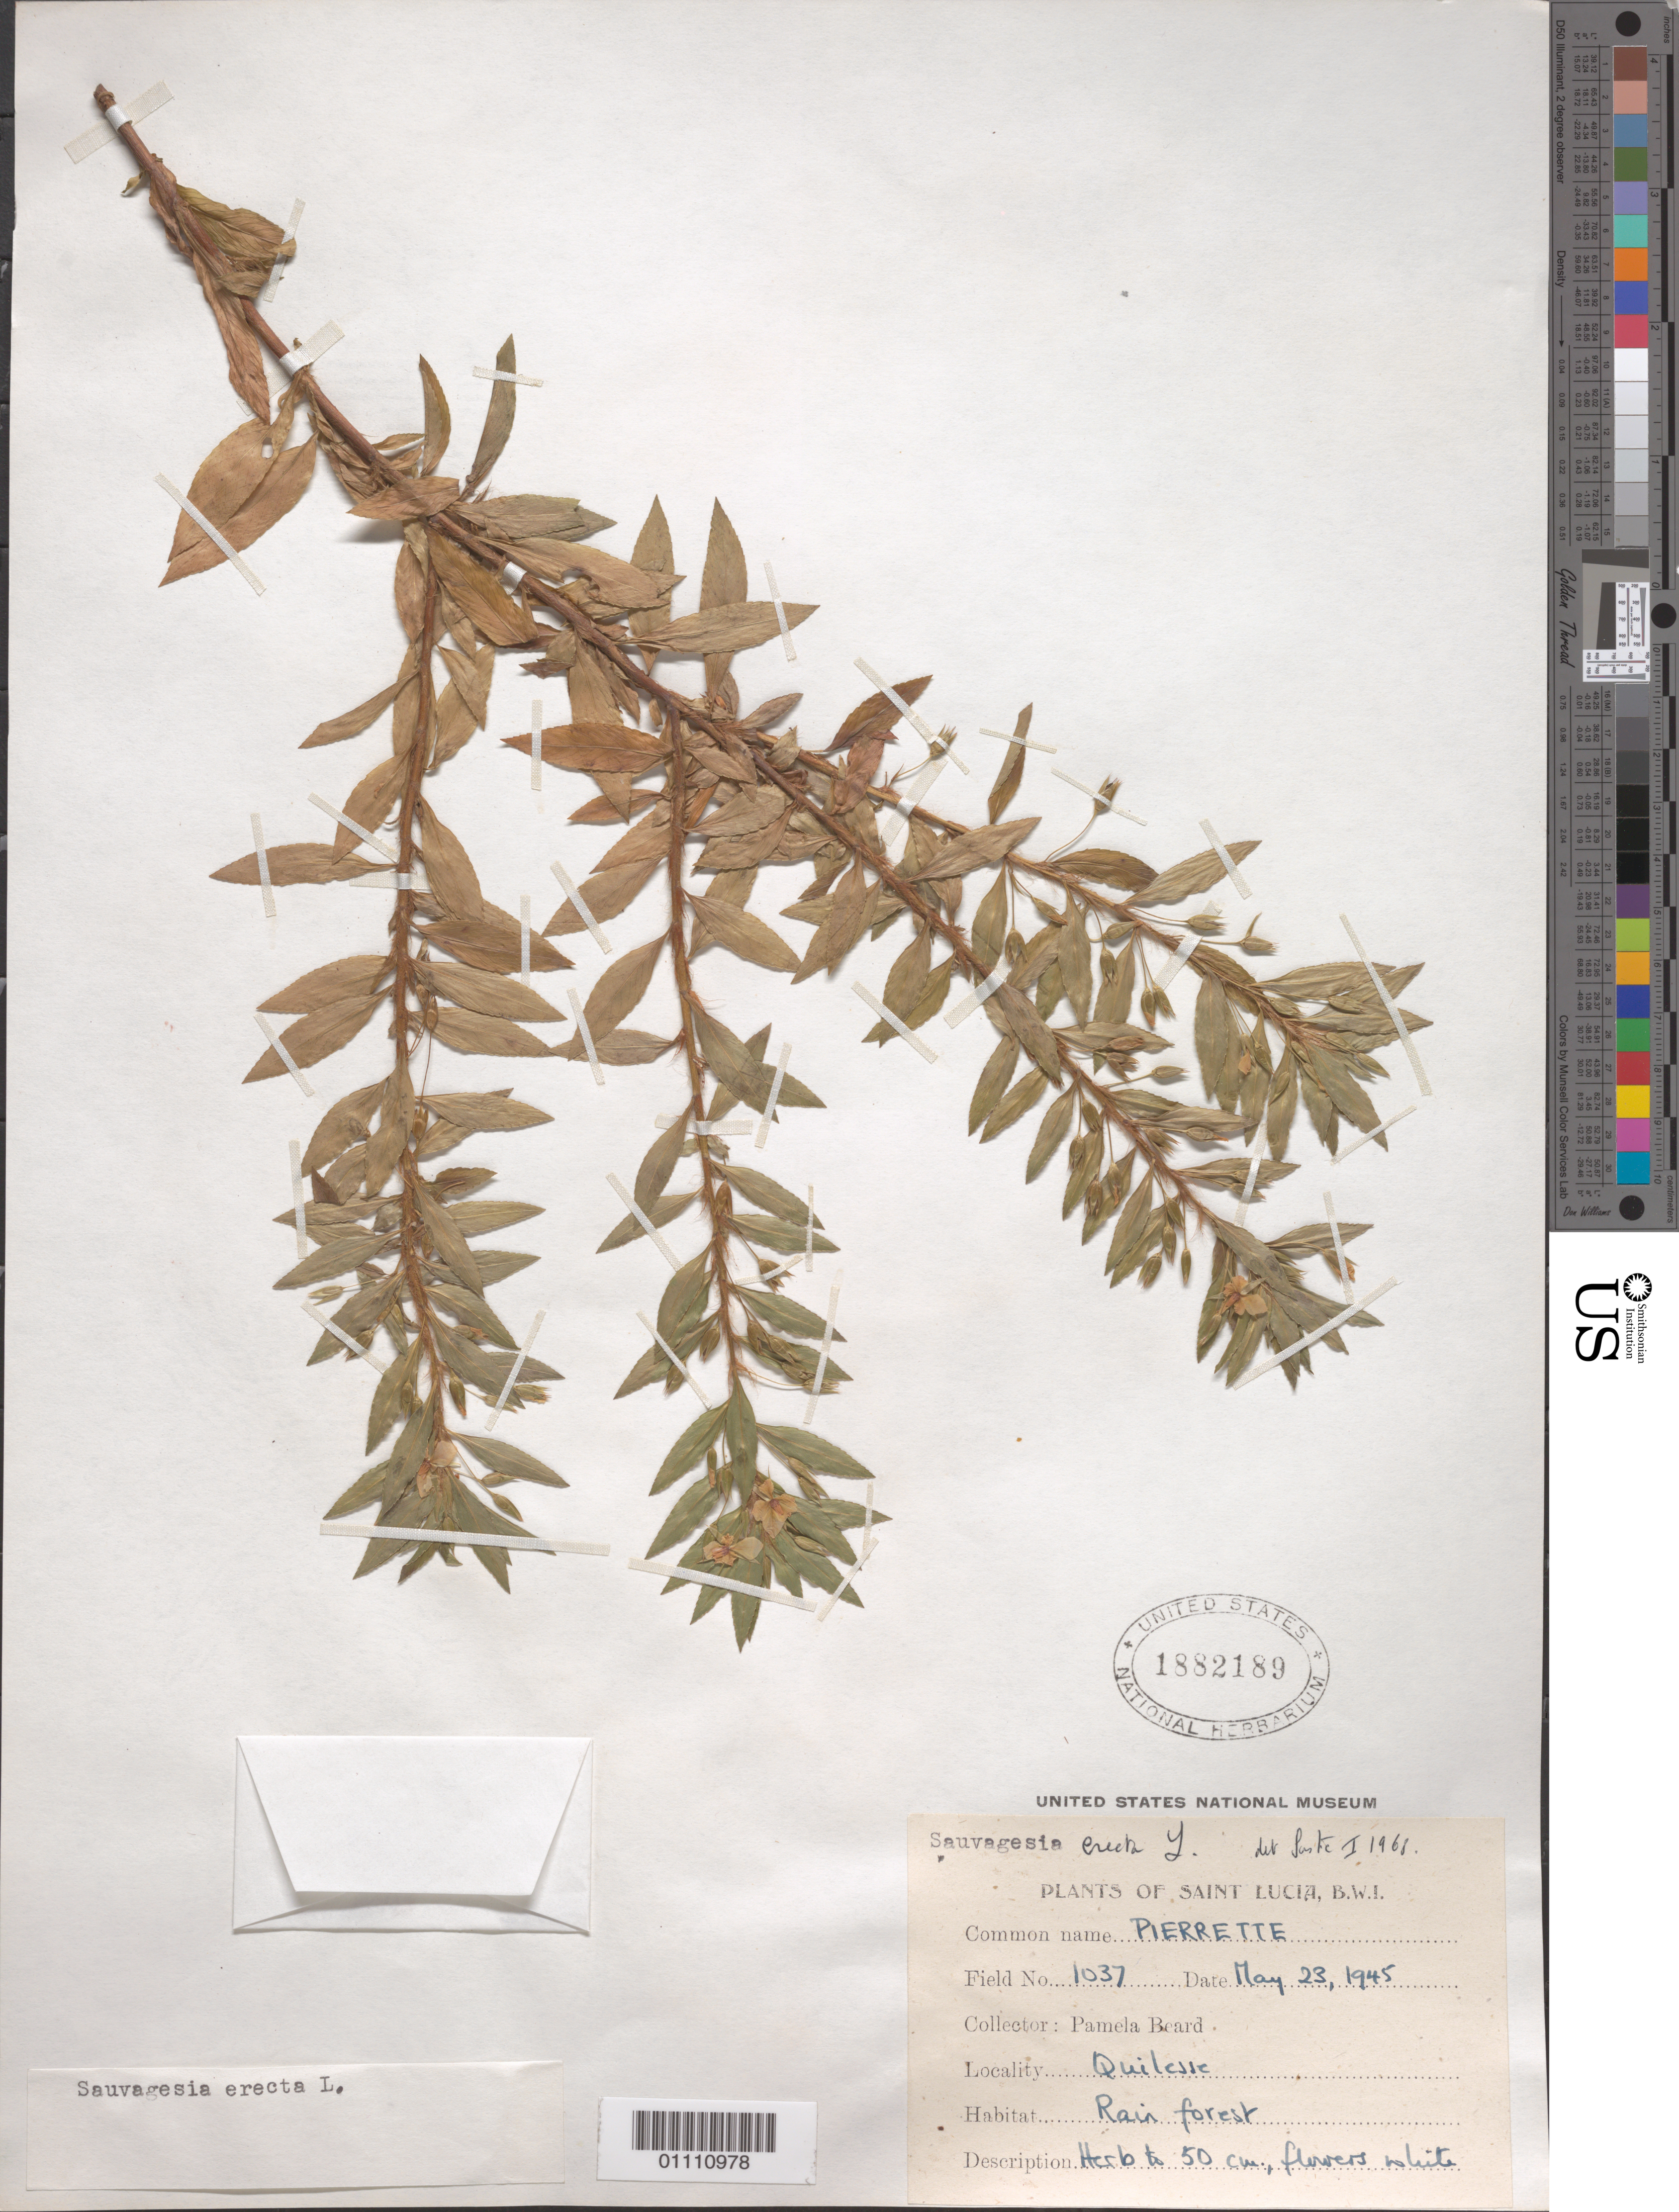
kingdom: Plantae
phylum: Tracheophyta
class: Magnoliopsida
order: Malpighiales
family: Ochnaceae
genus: Sauvagesia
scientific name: Sauvagesia erecta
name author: L.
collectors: P. Beard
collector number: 1037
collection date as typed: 23 May 1945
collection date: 1945-05-23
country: St. Lucia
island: St. Lucia I.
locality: Quilesse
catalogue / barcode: US 1882189